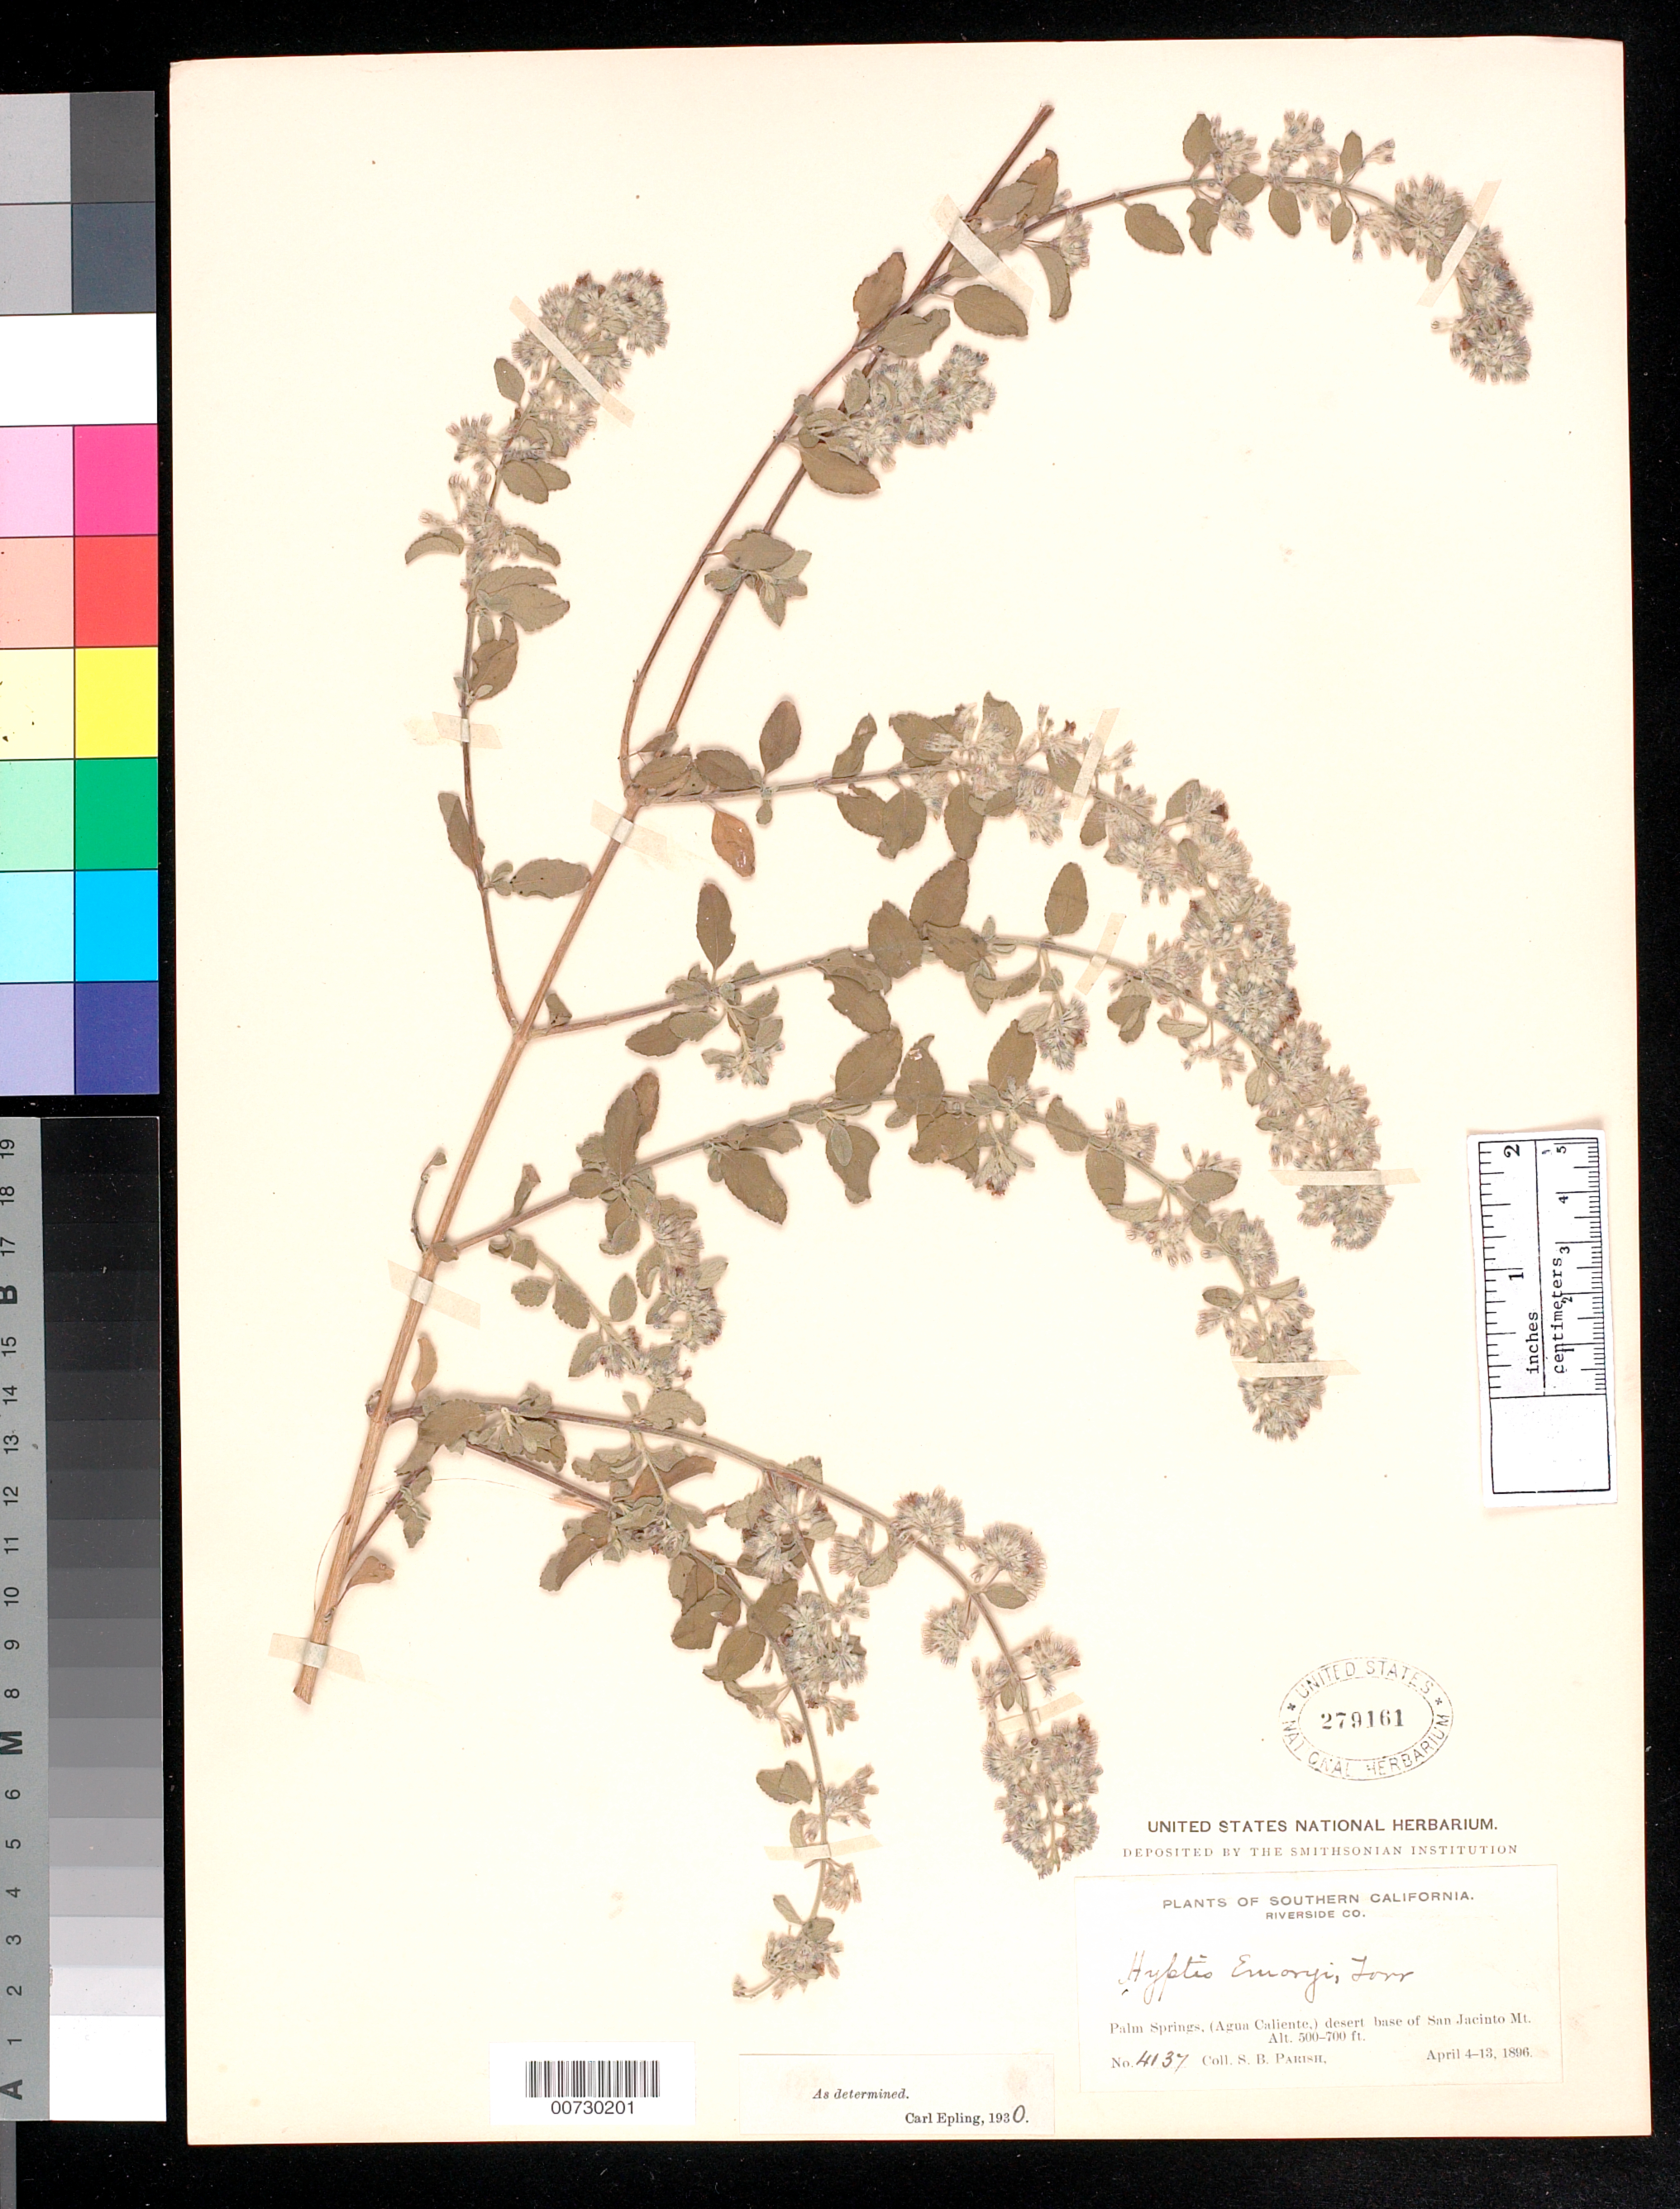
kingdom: Plantae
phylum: Tracheophyta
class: Magnoliopsida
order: Lamiales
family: Lamiaceae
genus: Condea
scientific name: Condea emoryi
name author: (Torr.) Harley & J.F.B. Pastore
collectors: S. B. Parish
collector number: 4137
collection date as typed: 04 Apr 1896 to 13 Apr 1896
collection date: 1896-04-04/1896-04-13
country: United States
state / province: California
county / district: Riverside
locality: Palm Springs, (Agua Caliente,) desert base of San Jacinto Mt.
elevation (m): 152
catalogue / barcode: US 279161